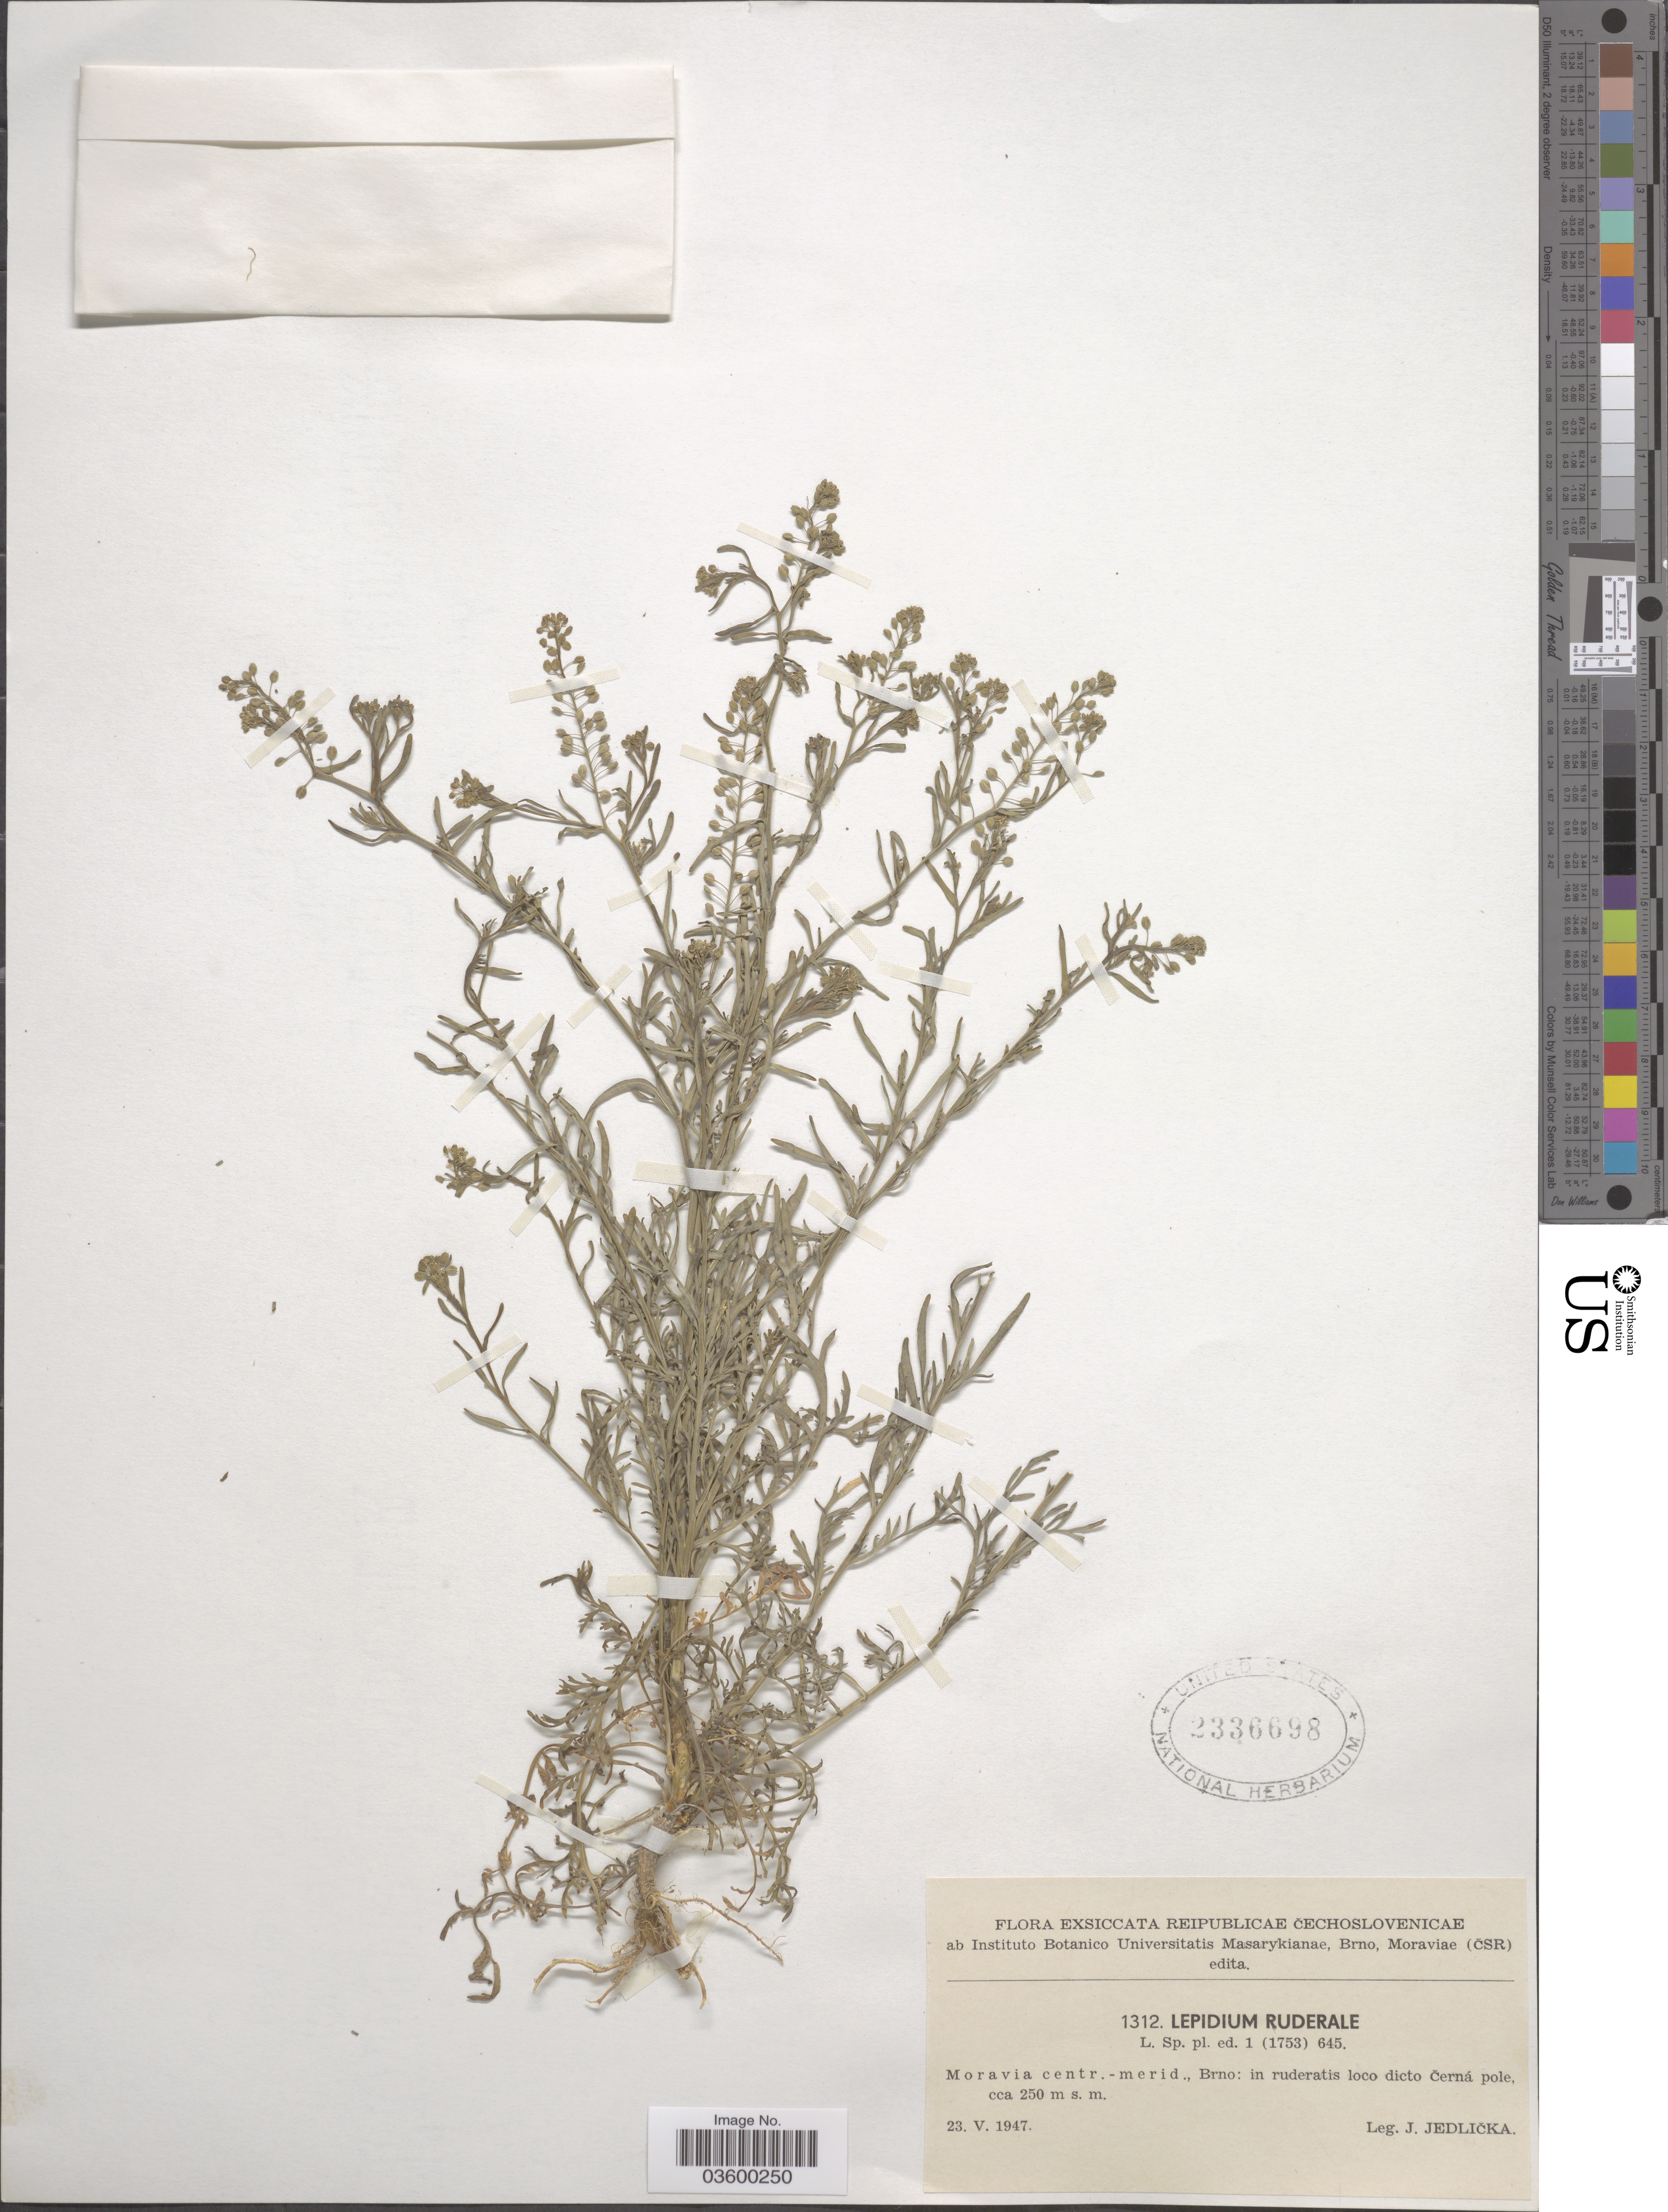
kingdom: Plantae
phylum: Tracheophyta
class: Magnoliopsida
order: Brassicales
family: Brassicaceae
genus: Lepidium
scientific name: Lepidium ruderale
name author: Burm. f.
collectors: J. Jedlicka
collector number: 1312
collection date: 1947-05-23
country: Czechia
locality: Reipublicae Čechoslovenicae. Moravia centr. - merid., Brno: in ruderatis loco dicto Černá pole.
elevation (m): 250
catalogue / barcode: US 2336698